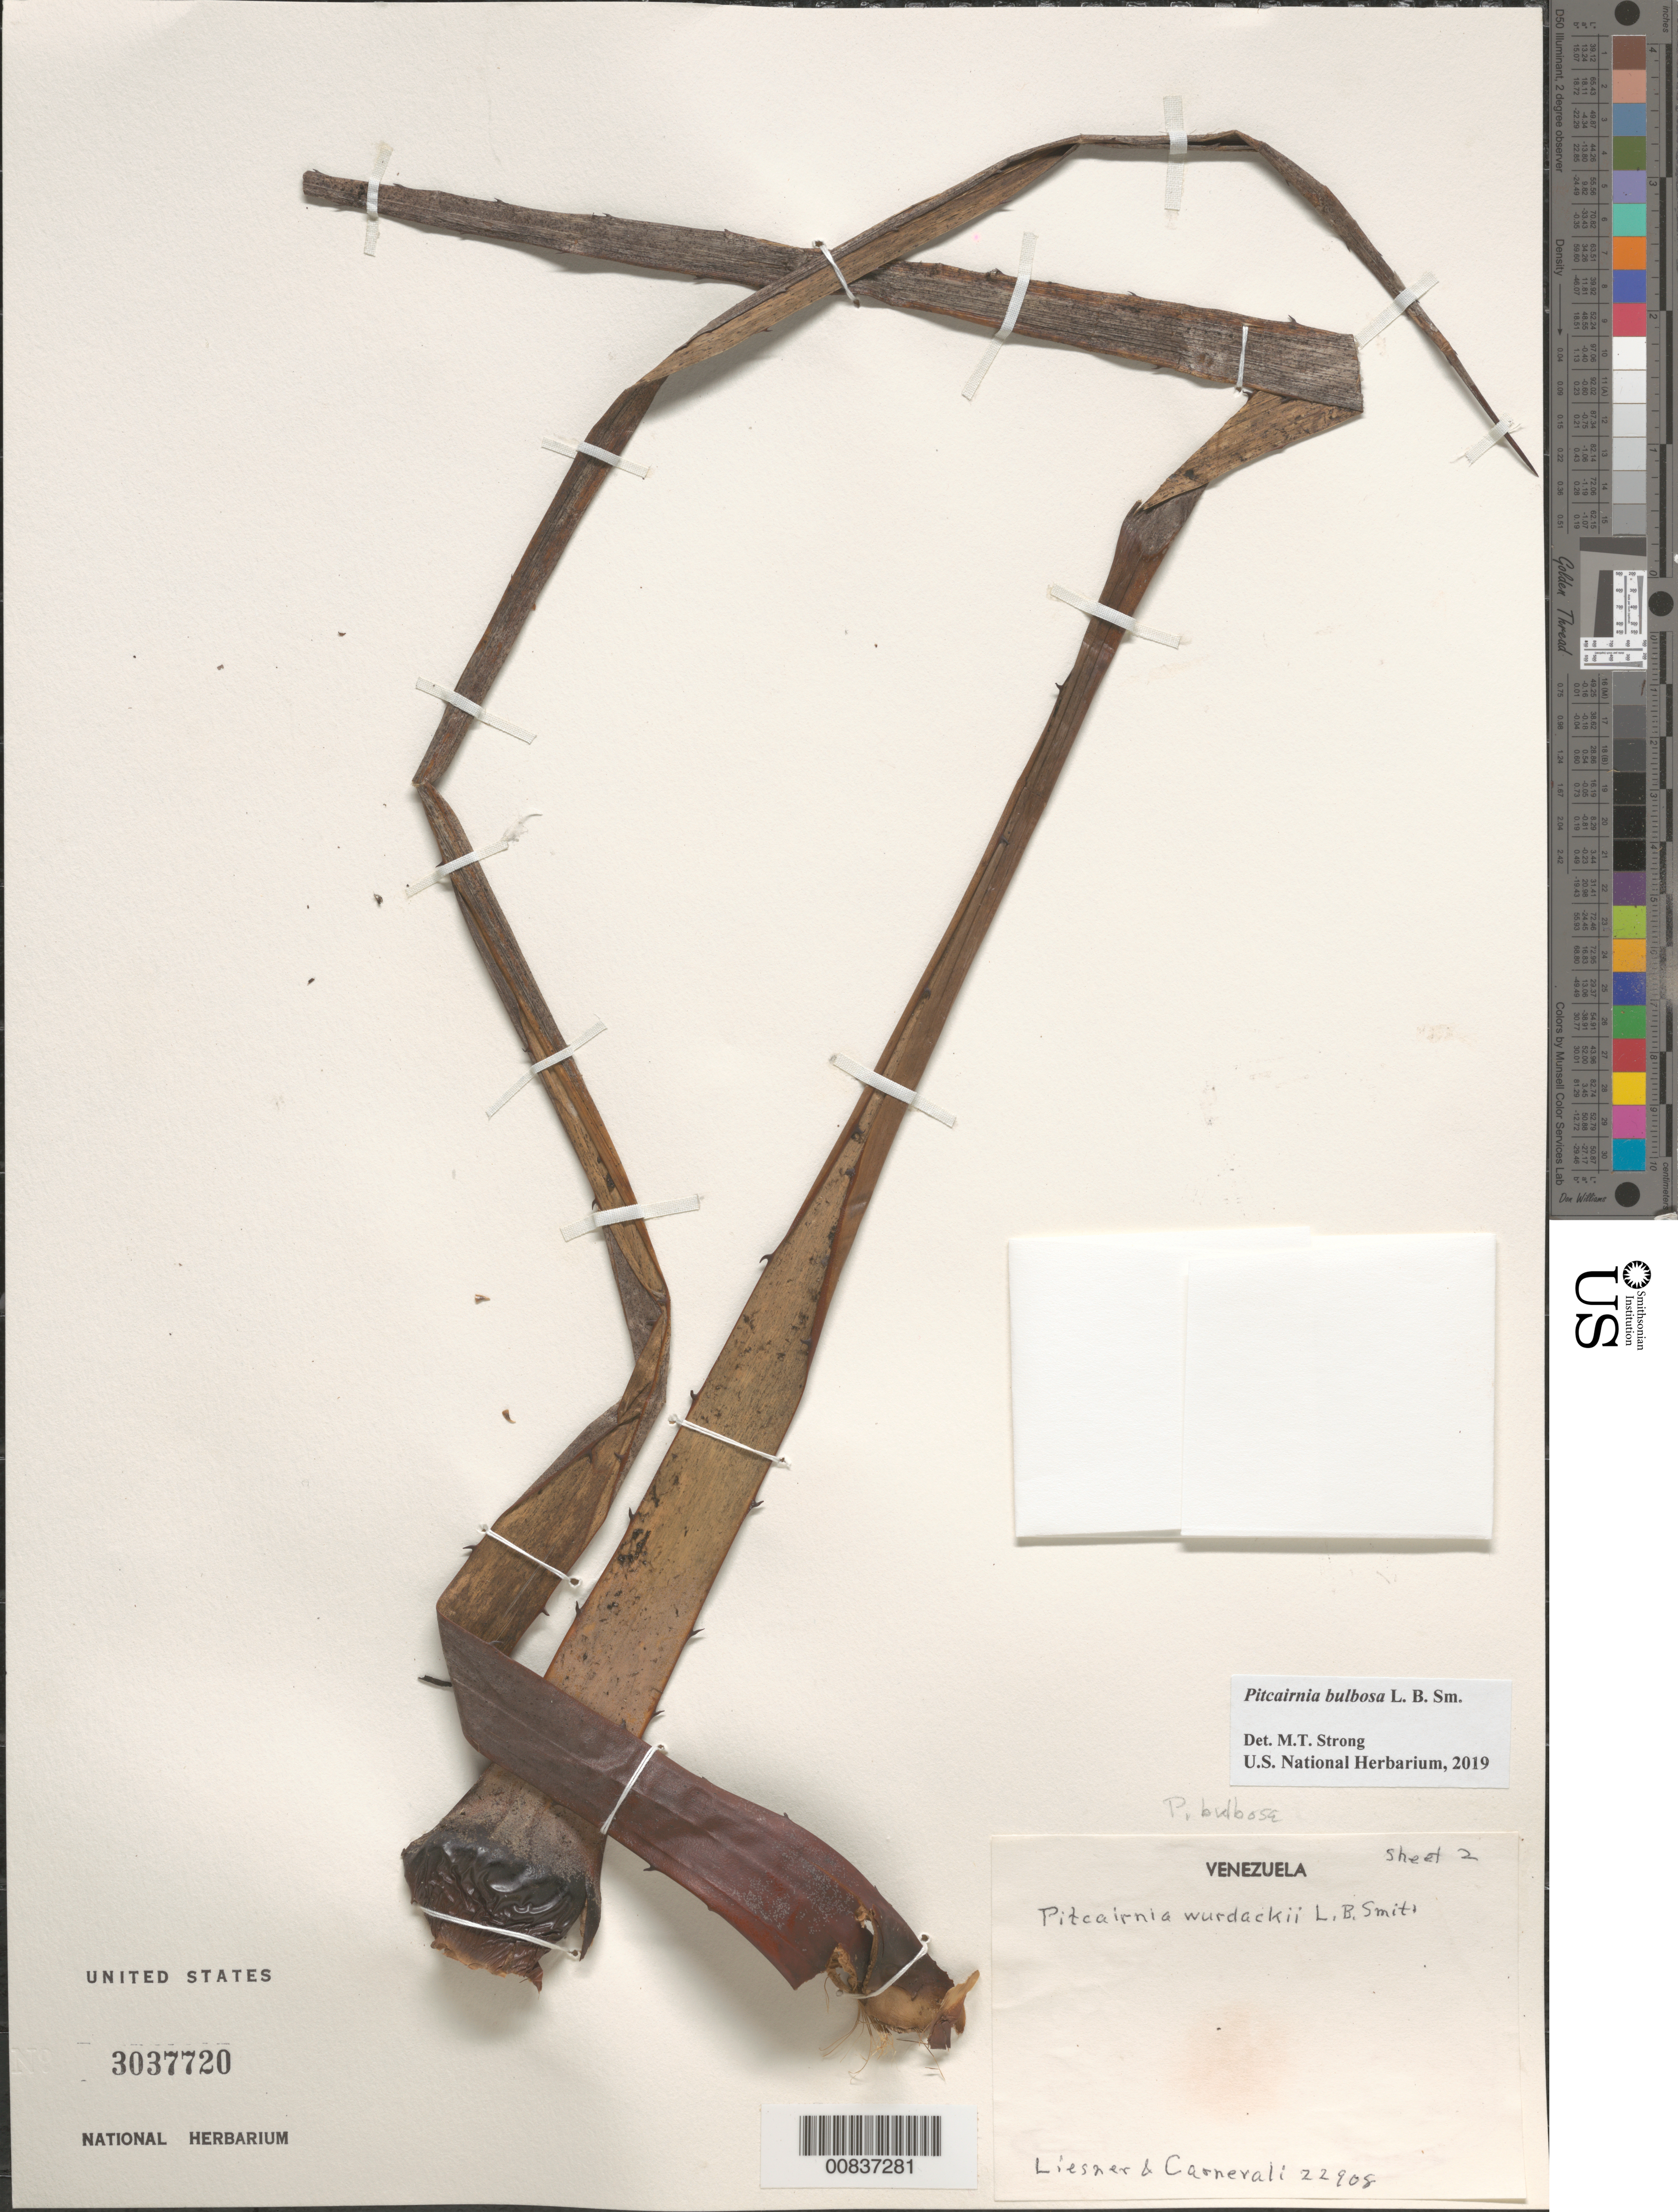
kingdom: Plantae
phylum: Tracheophyta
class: Liliopsida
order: Poales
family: Bromeliaceae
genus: Pitcairnia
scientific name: Pitcairnia bulbosa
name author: L.B. Sm.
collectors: -- Liesner & Carnevali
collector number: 22908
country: Venezuela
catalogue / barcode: US 3037720